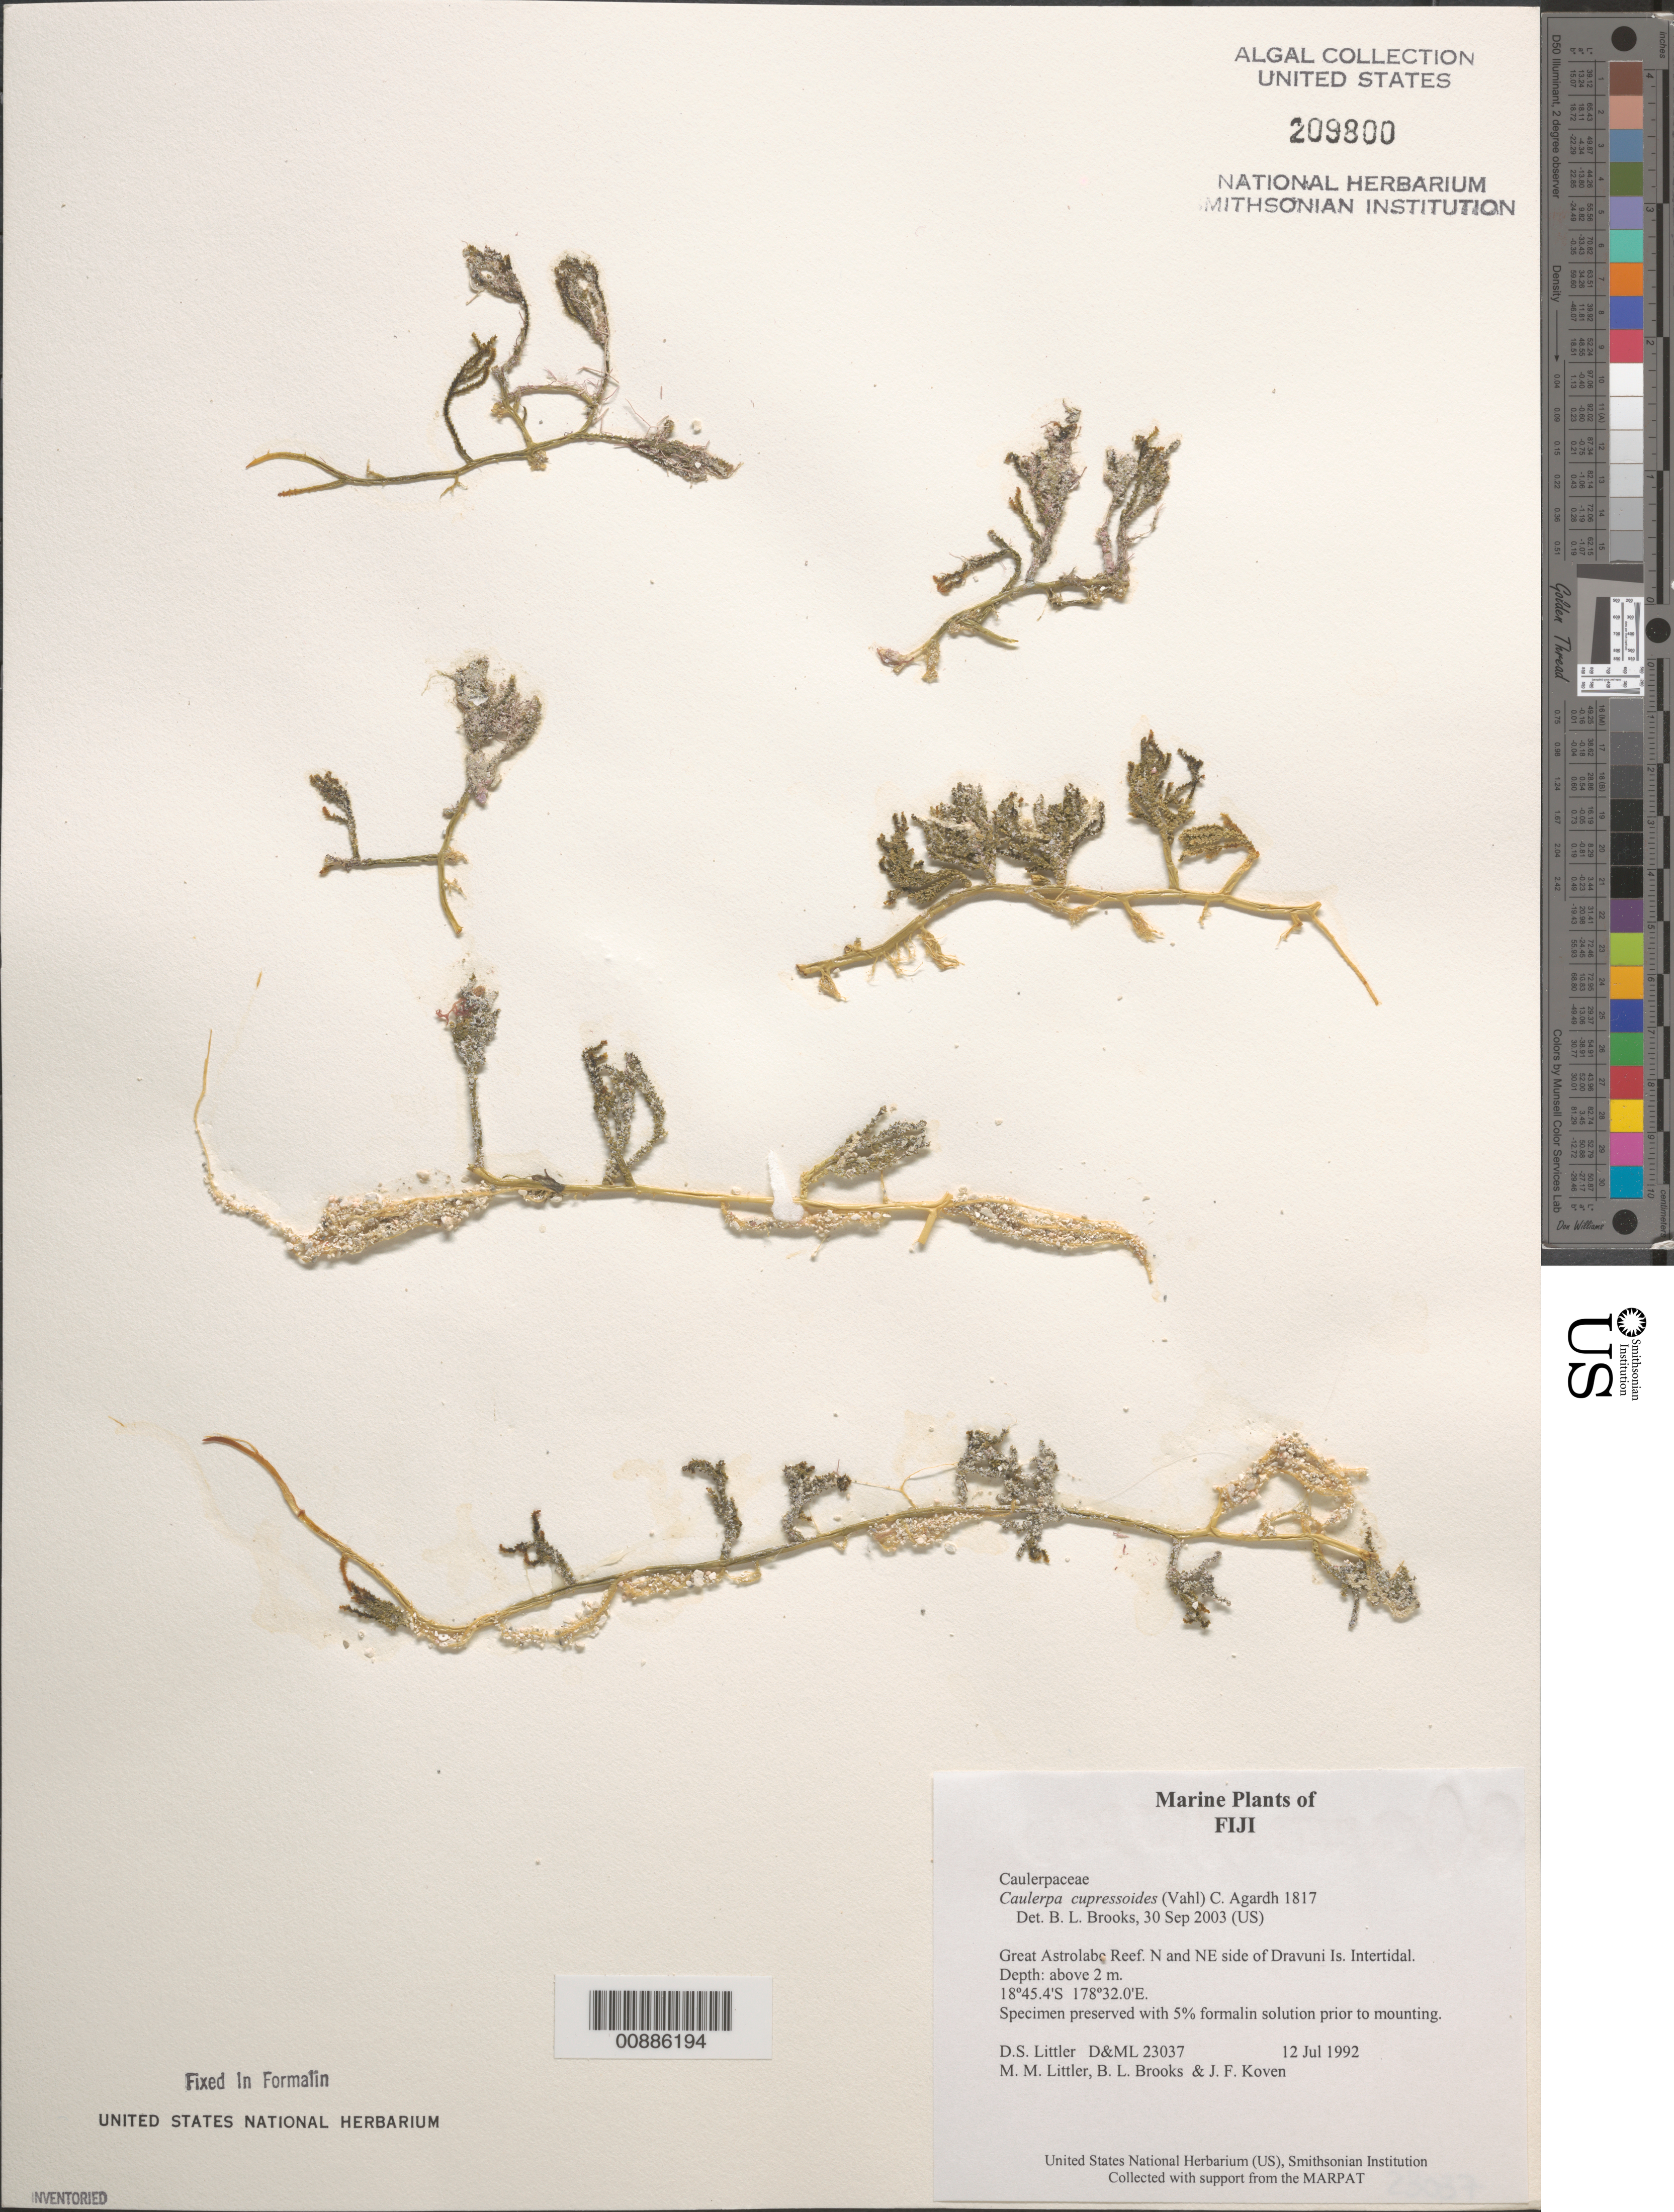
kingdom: Plantae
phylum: Chlorophyta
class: Ulvophyceae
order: Bryopsidales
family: Caulerpaceae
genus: Caulerpa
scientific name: Caulerpa cupressoides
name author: (Vahl) C. Agardh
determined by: Brooks, B. L., (BOT), Smithsonian Institution - National Museum of Natural History (UNITED STATES)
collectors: D. S. Littler, M. M. Littler, B. Brooks & J. Koven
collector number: D&ML 23037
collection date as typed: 12 Jul 1992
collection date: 1992-07-12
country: Fiji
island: Dravuni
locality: Great Astrolabe Reef, north and northeast side of island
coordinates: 18 45.4'S, 178 32.0'E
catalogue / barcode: US 209800